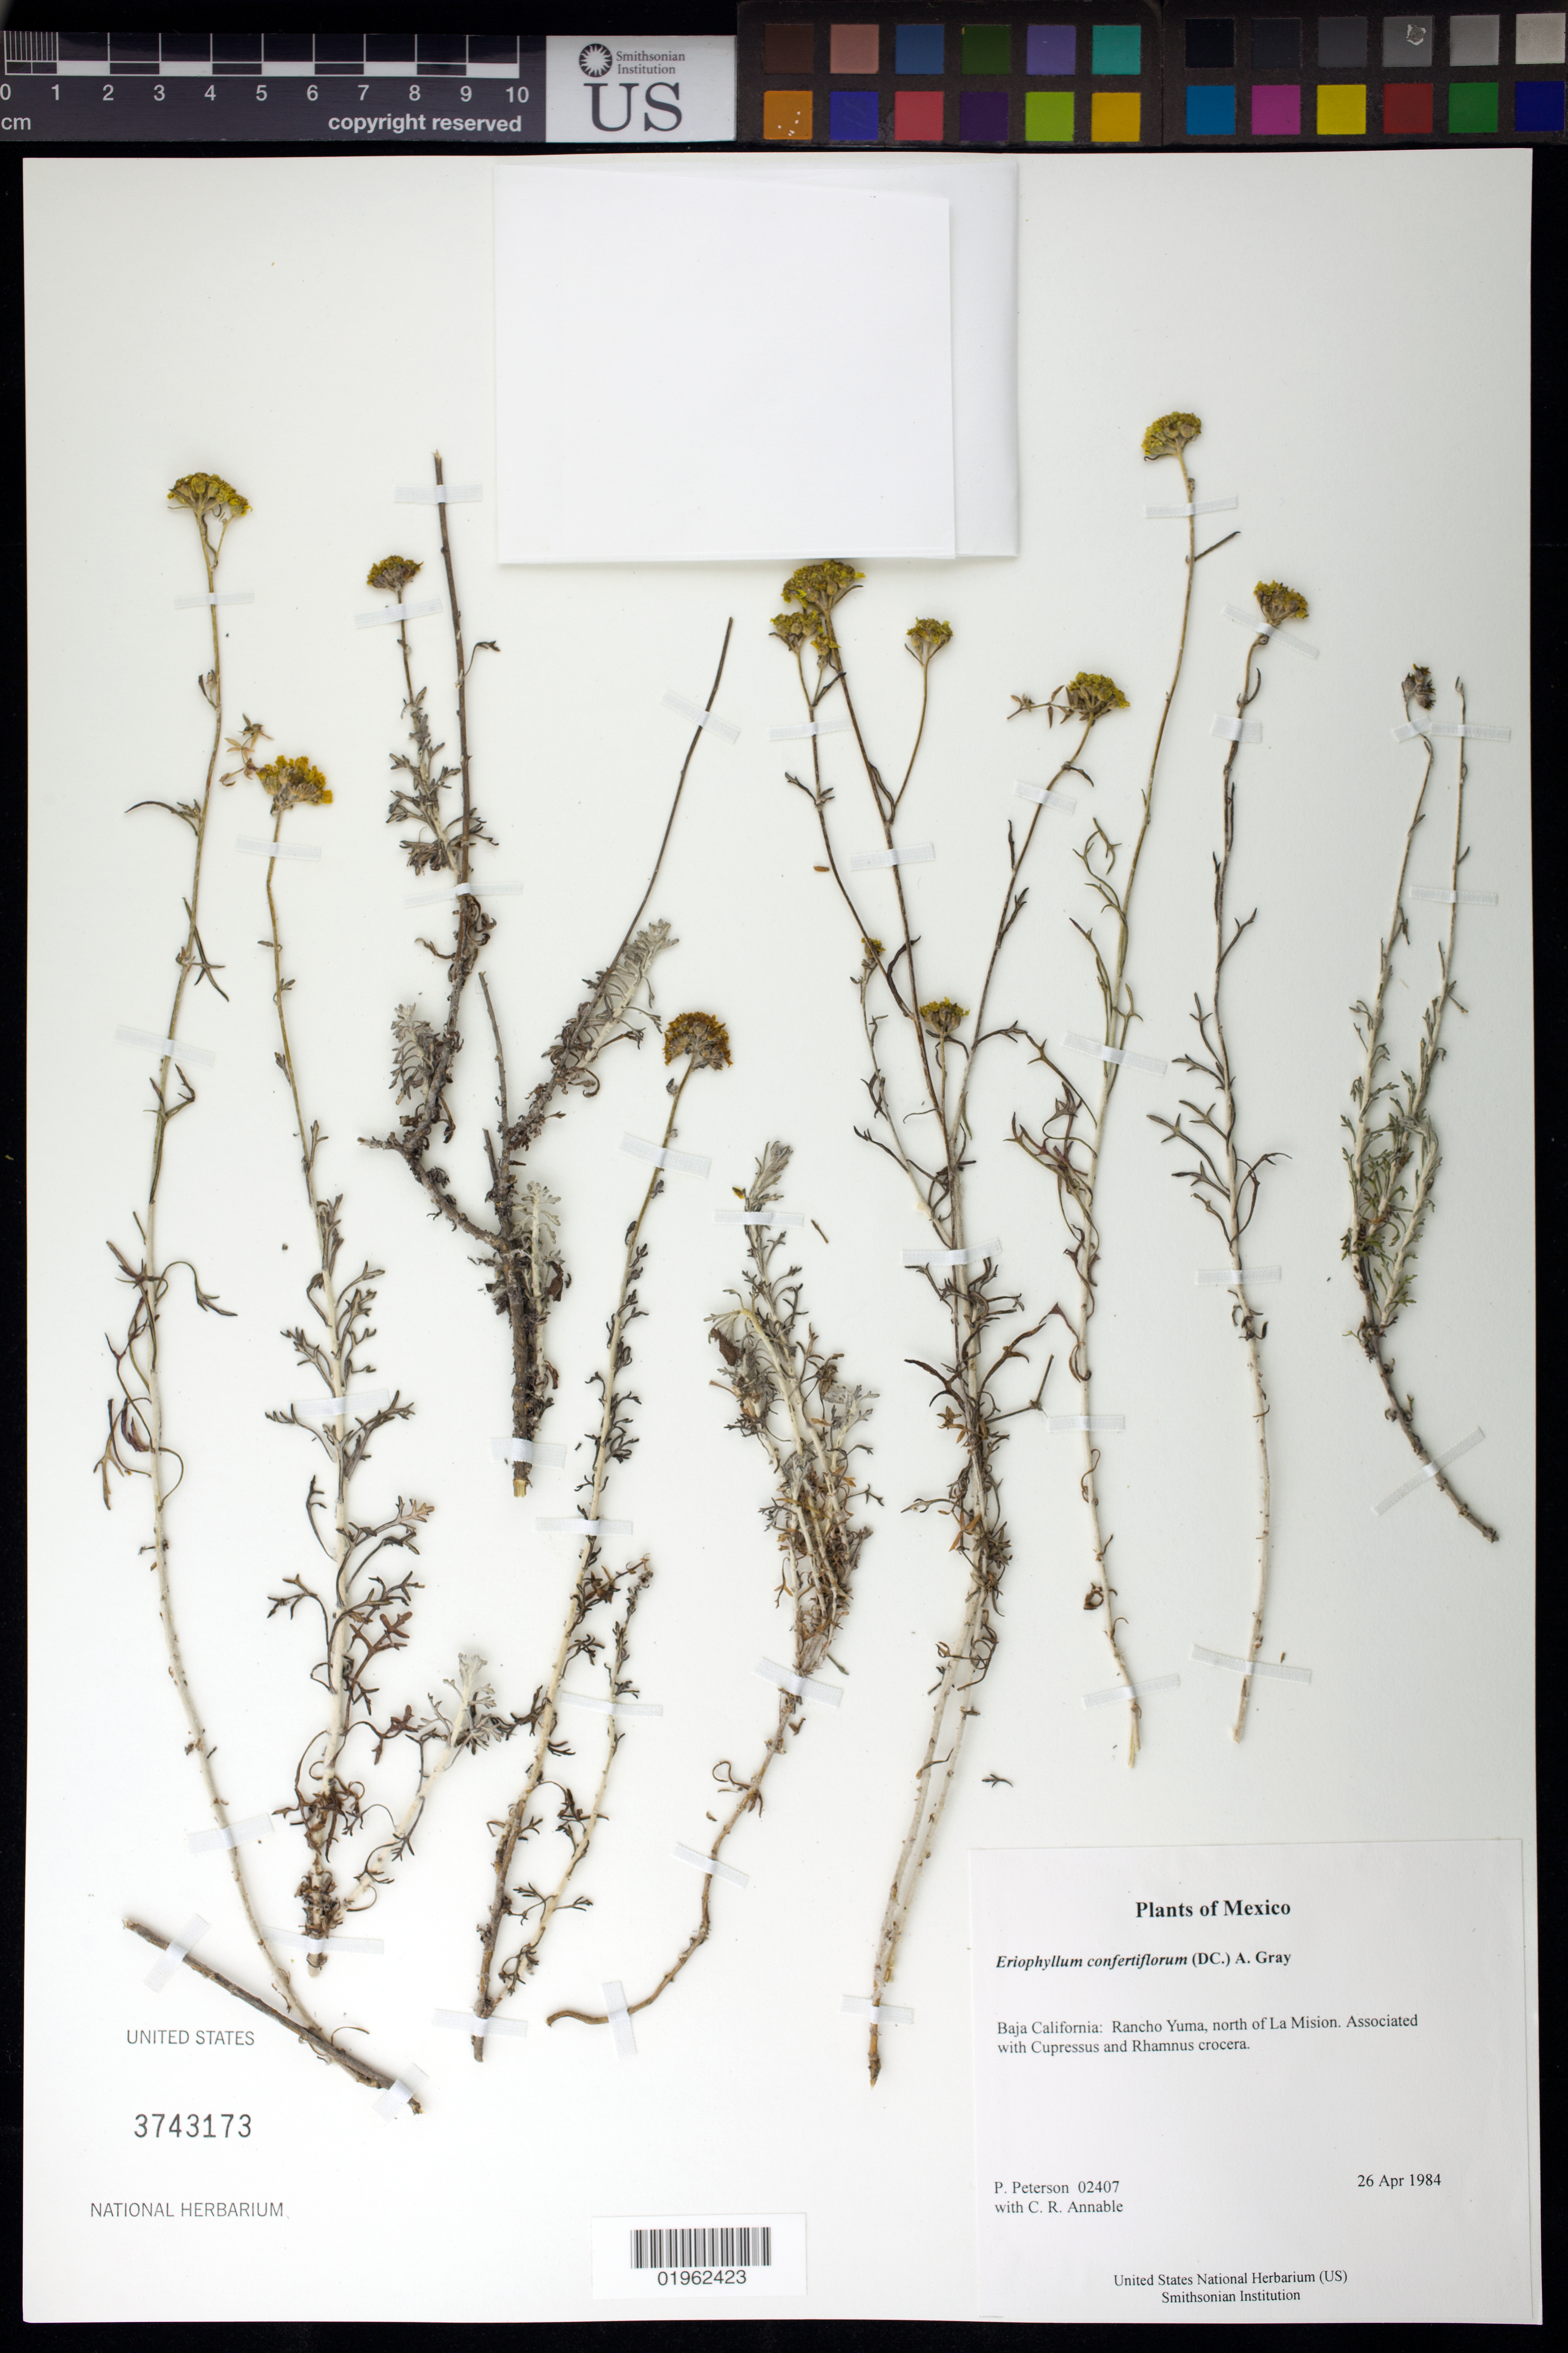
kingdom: Plantae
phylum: Tracheophyta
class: Magnoliopsida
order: Asterales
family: Asteraceae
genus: Eriophyllum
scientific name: Eriophyllum confertiflorum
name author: (DC.) A. Gray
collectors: P. M. Peterson & C. R. Annable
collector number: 02407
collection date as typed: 26 Apr 1984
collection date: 1984-04-26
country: Mexico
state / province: Baja California Norte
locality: Rancho Yuma, north of La Mision.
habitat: Associated with Cupressus and Rhamnus crocera.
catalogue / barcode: US 3743173